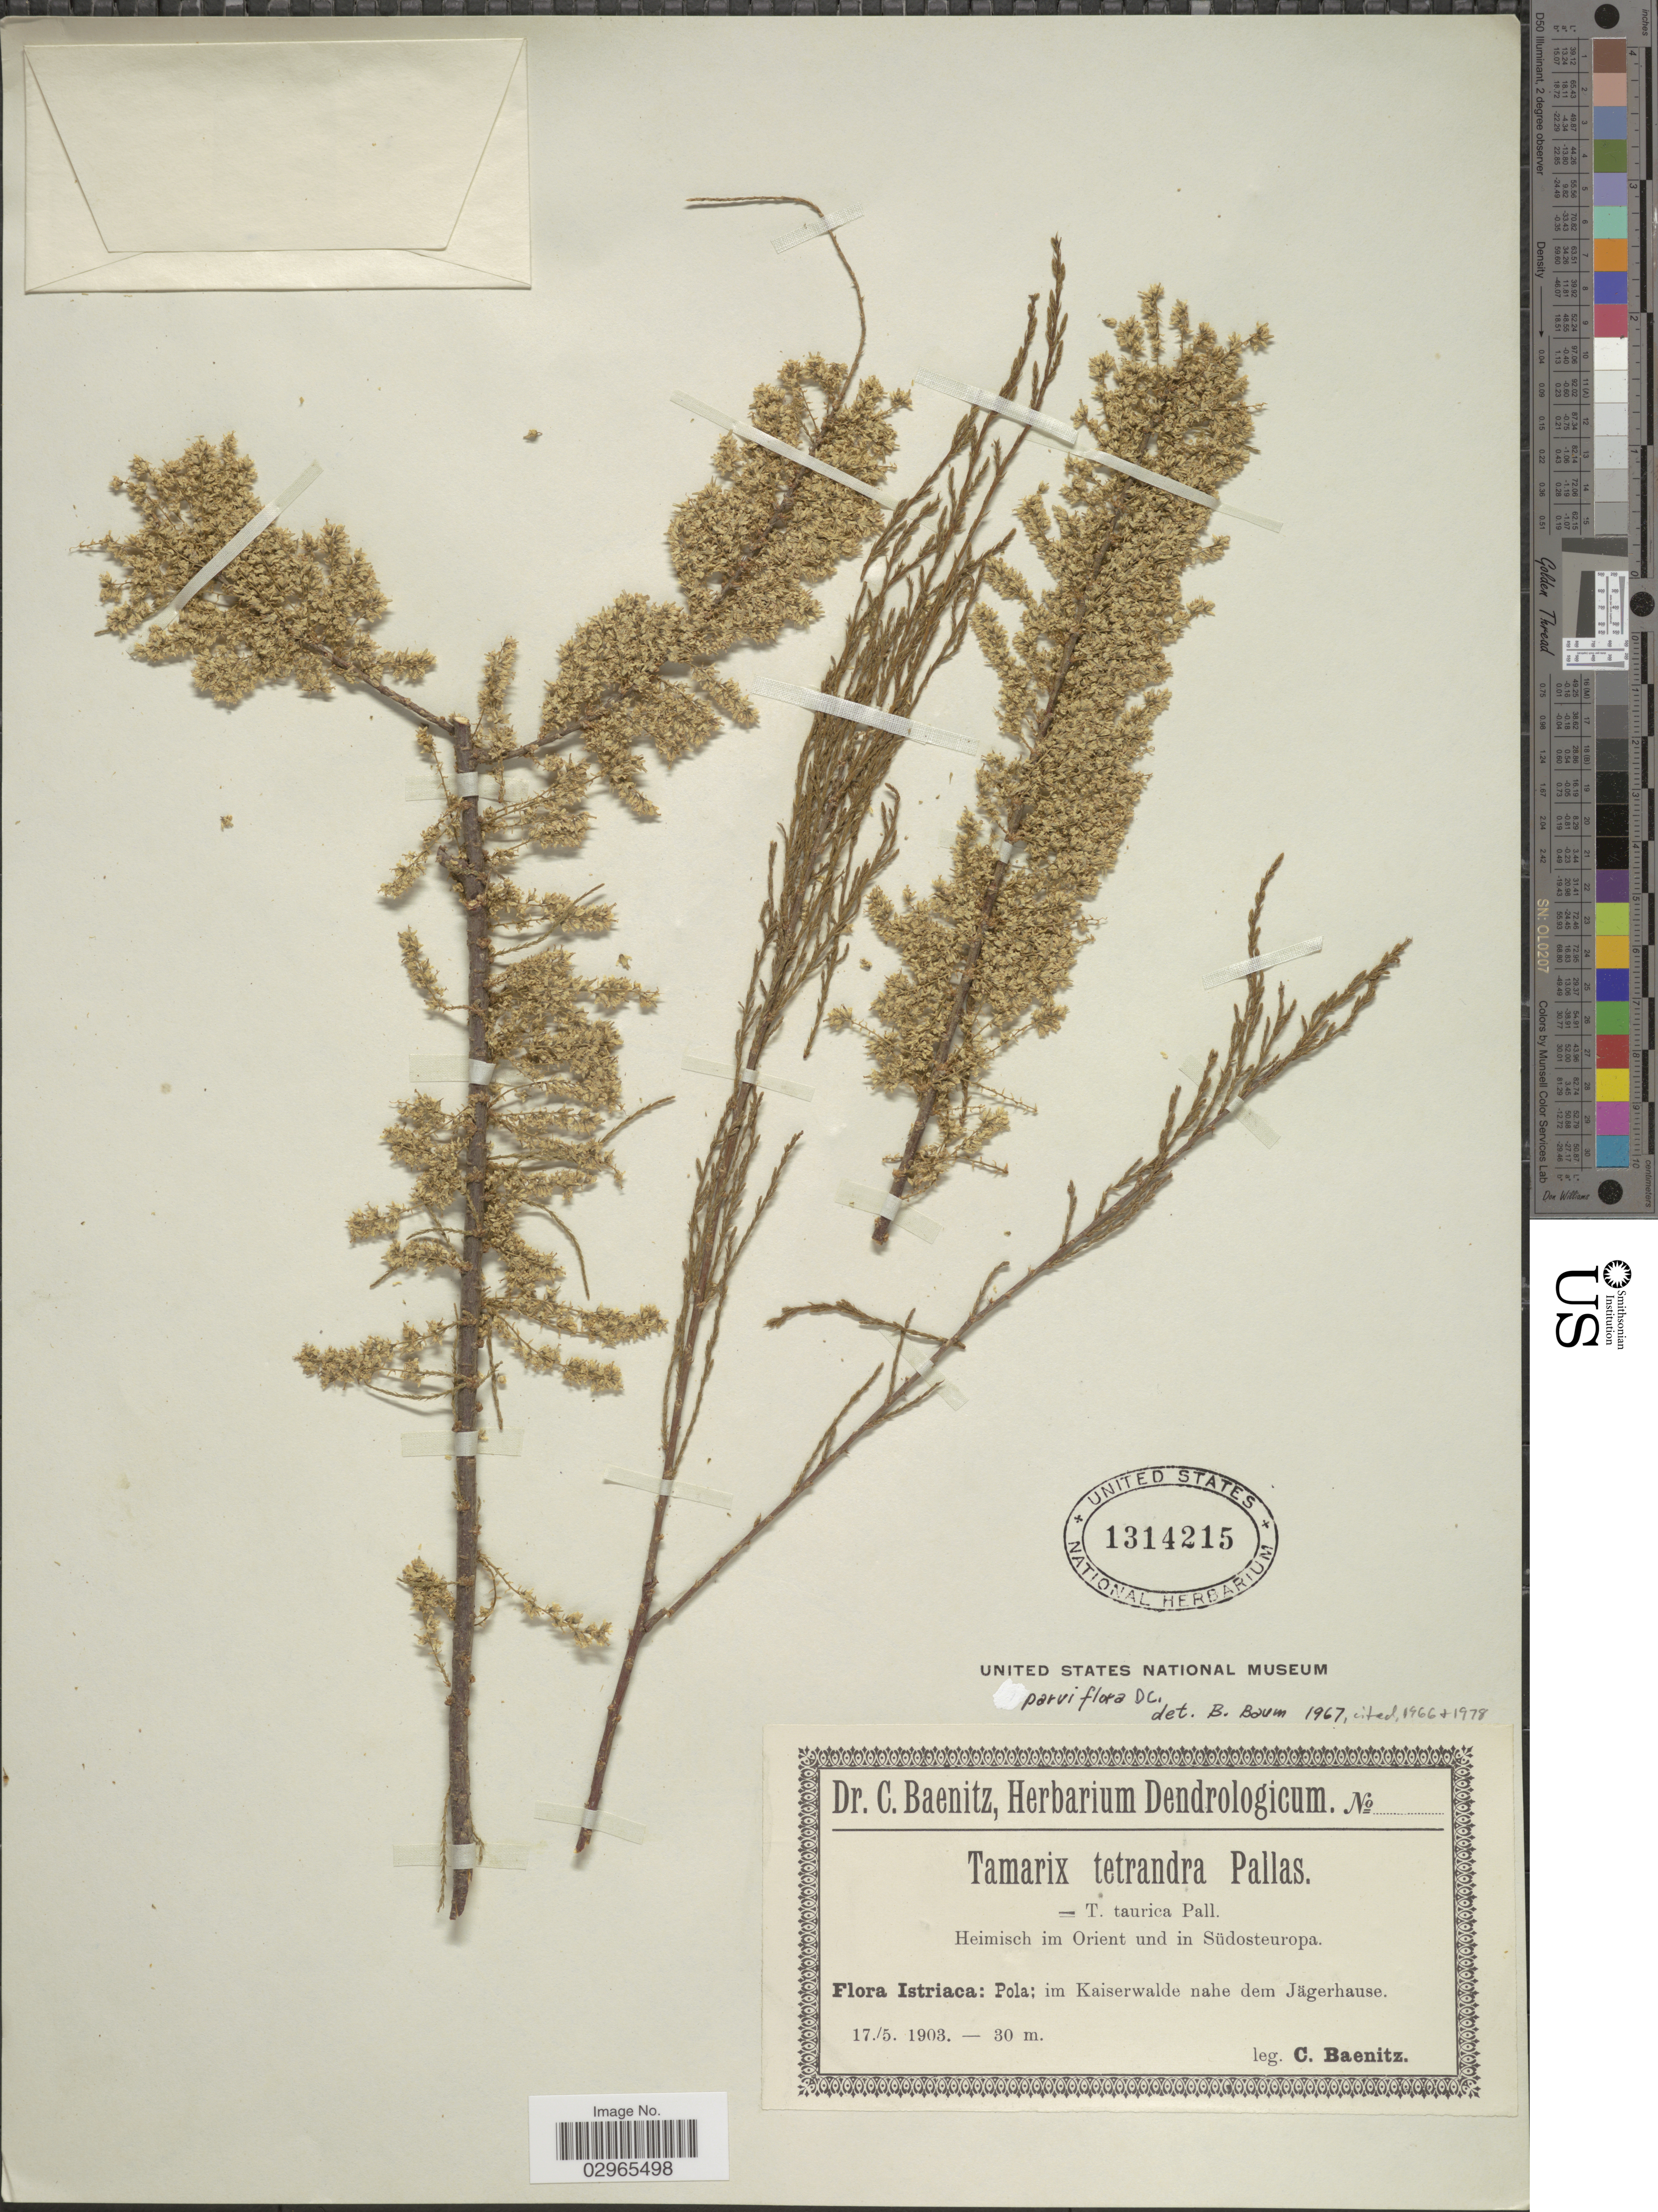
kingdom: Plantae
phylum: Tracheophyta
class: Magnoliopsida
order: Caryophyllales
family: Tamaricaceae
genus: Tamarix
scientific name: Tamarix parviflora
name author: DC.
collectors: C. G. Baenitz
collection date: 1903-05-17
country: Croatia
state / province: Istria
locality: Istriaca: Pola; im Kaiserwalde nahe dem Jägerhause.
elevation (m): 30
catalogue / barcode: US 1314215